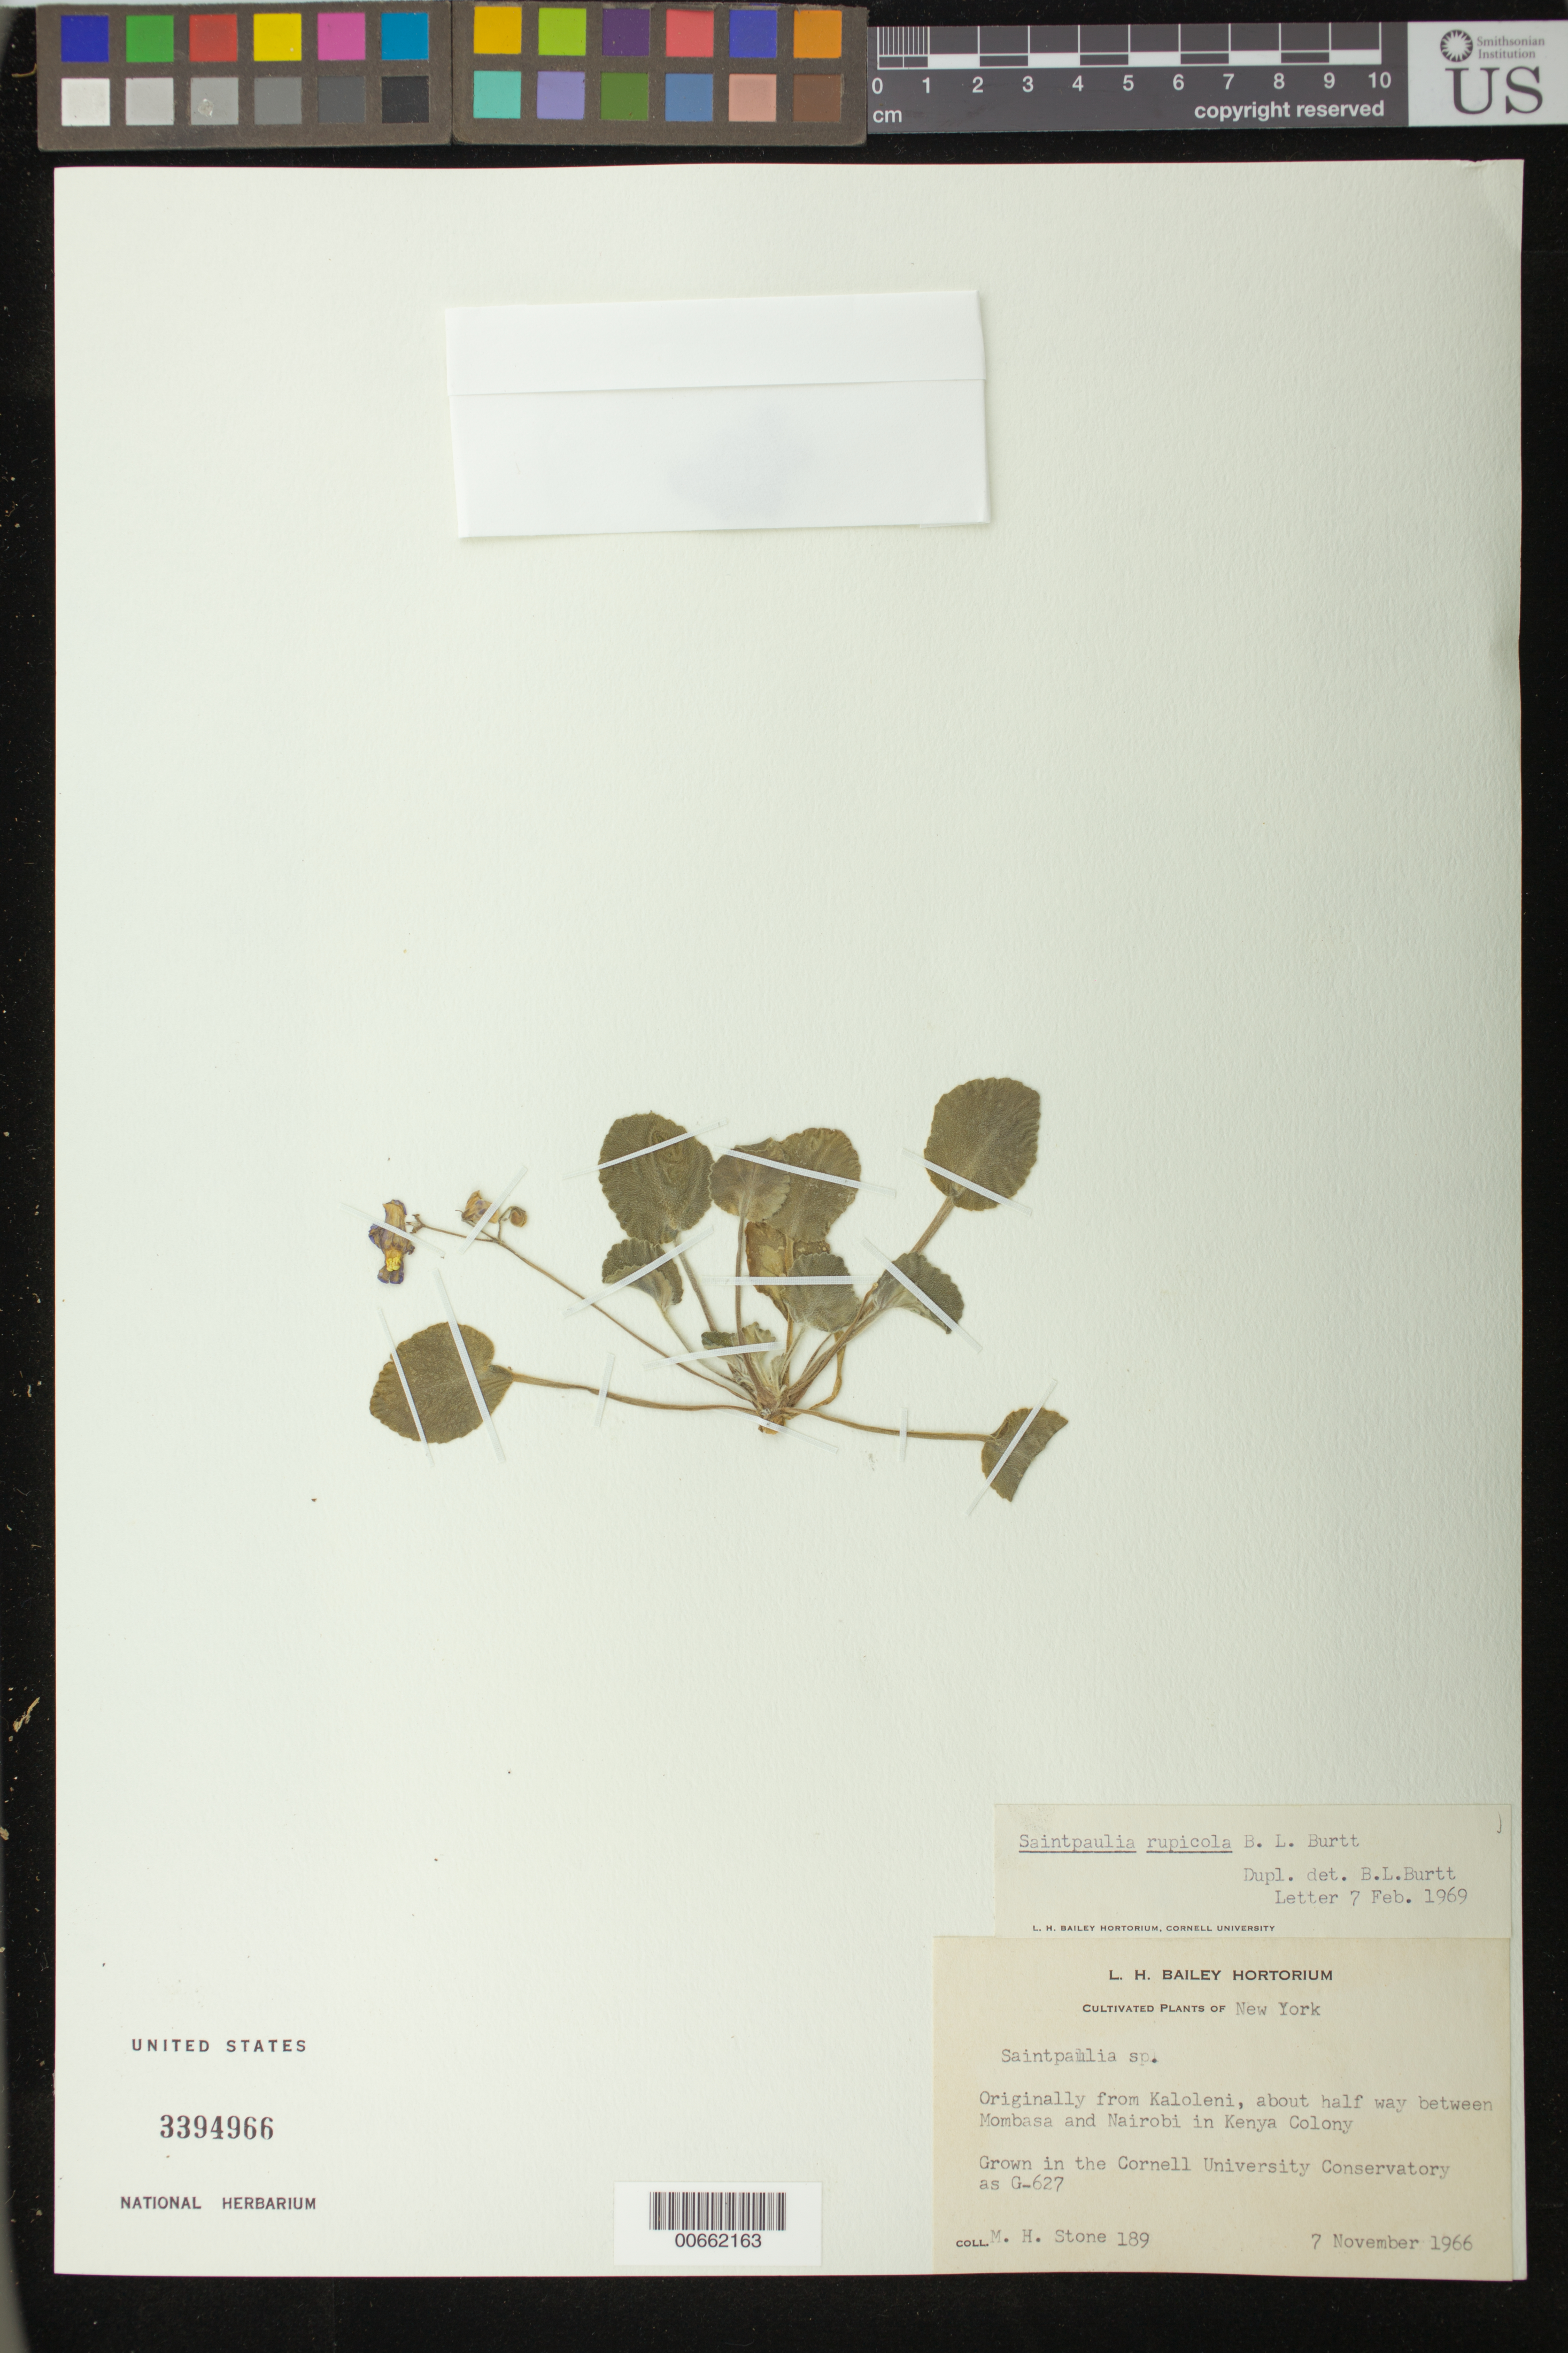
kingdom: Plantae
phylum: Tracheophyta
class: Magnoliopsida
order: Lamiales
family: Gesneriaceae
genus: Streptocarpus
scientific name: Streptocarpus ionanthus subsp. rupicola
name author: (B.L. Burtt) Christenh.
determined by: Skog, Laurence E.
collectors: M. Stone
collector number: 189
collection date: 1966-11-07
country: United States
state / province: New York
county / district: Tompkins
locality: Cornell Univ. Conservatory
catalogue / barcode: US 3394966